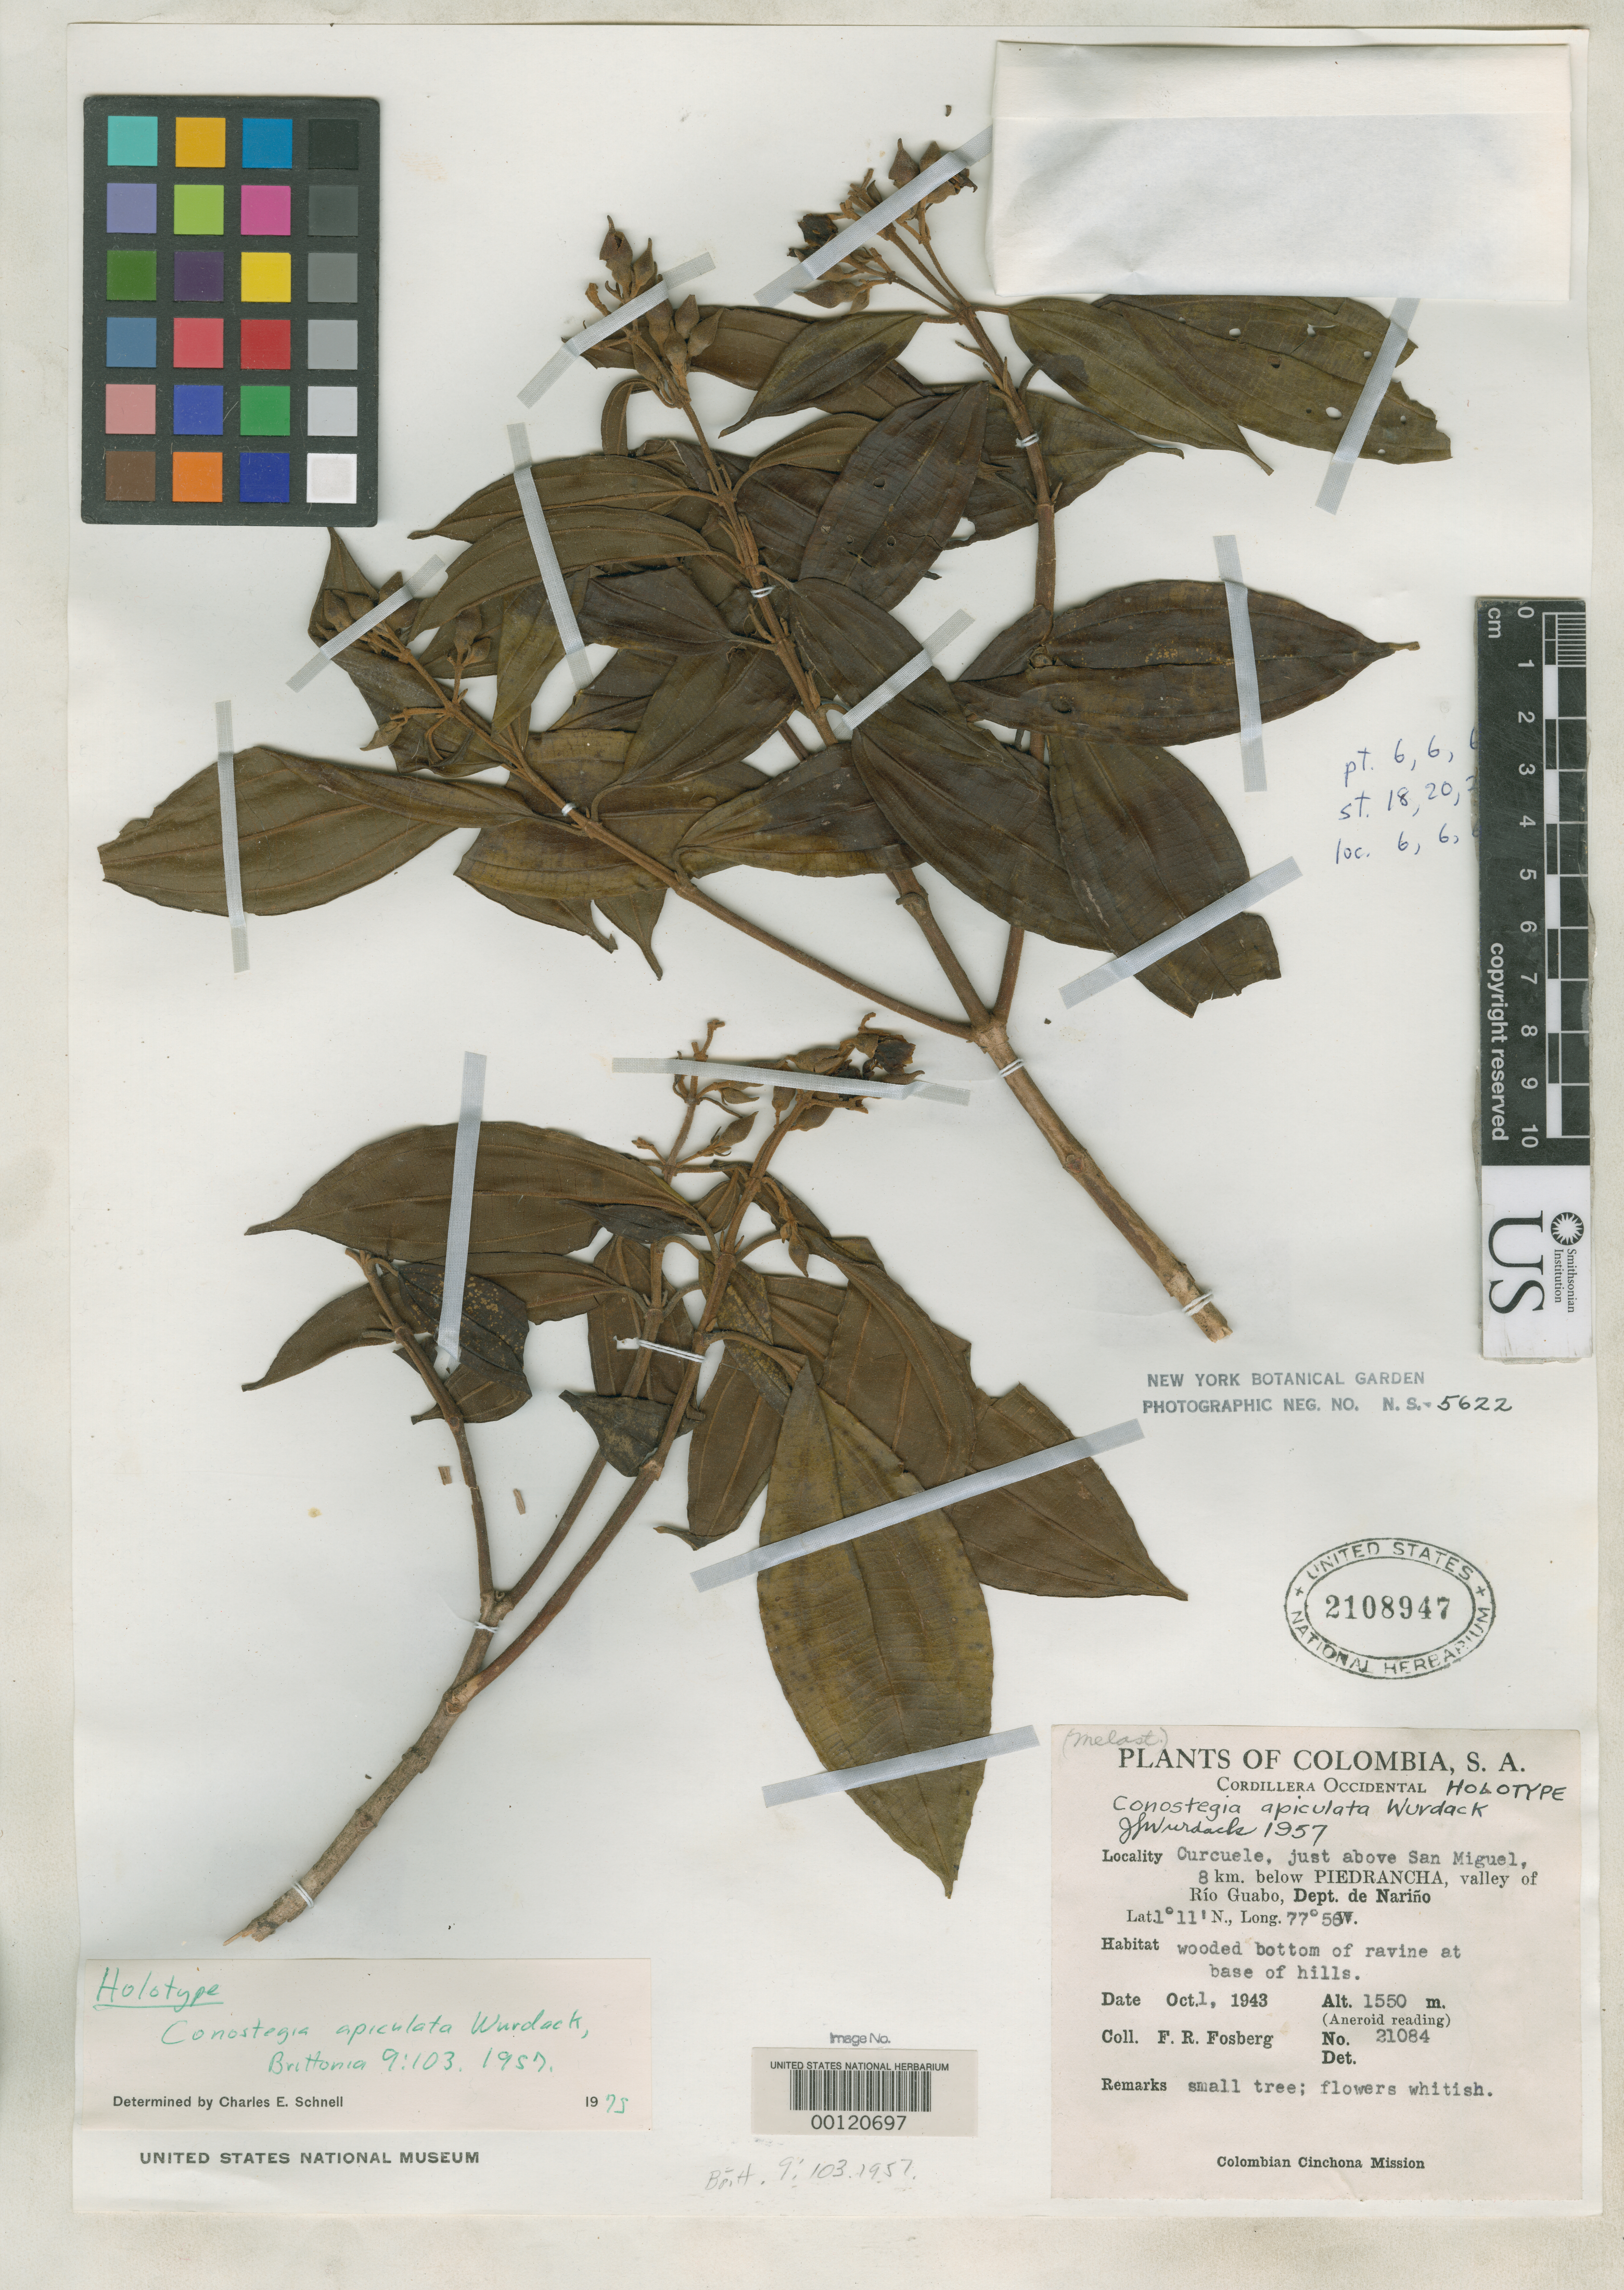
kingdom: Plantae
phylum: Tracheophyta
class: Magnoliopsida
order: Myrtales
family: Melastomataceae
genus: Conostegia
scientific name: Conostegia apiculata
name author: Wurdack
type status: Holotype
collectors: F. R. Fosberg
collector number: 21084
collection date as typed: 01 Oct 1943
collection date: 1943-10-01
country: Colombia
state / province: Nariño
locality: Rio Guabo Valley, above Sal Miguel.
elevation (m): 1550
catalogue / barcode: US 2108947